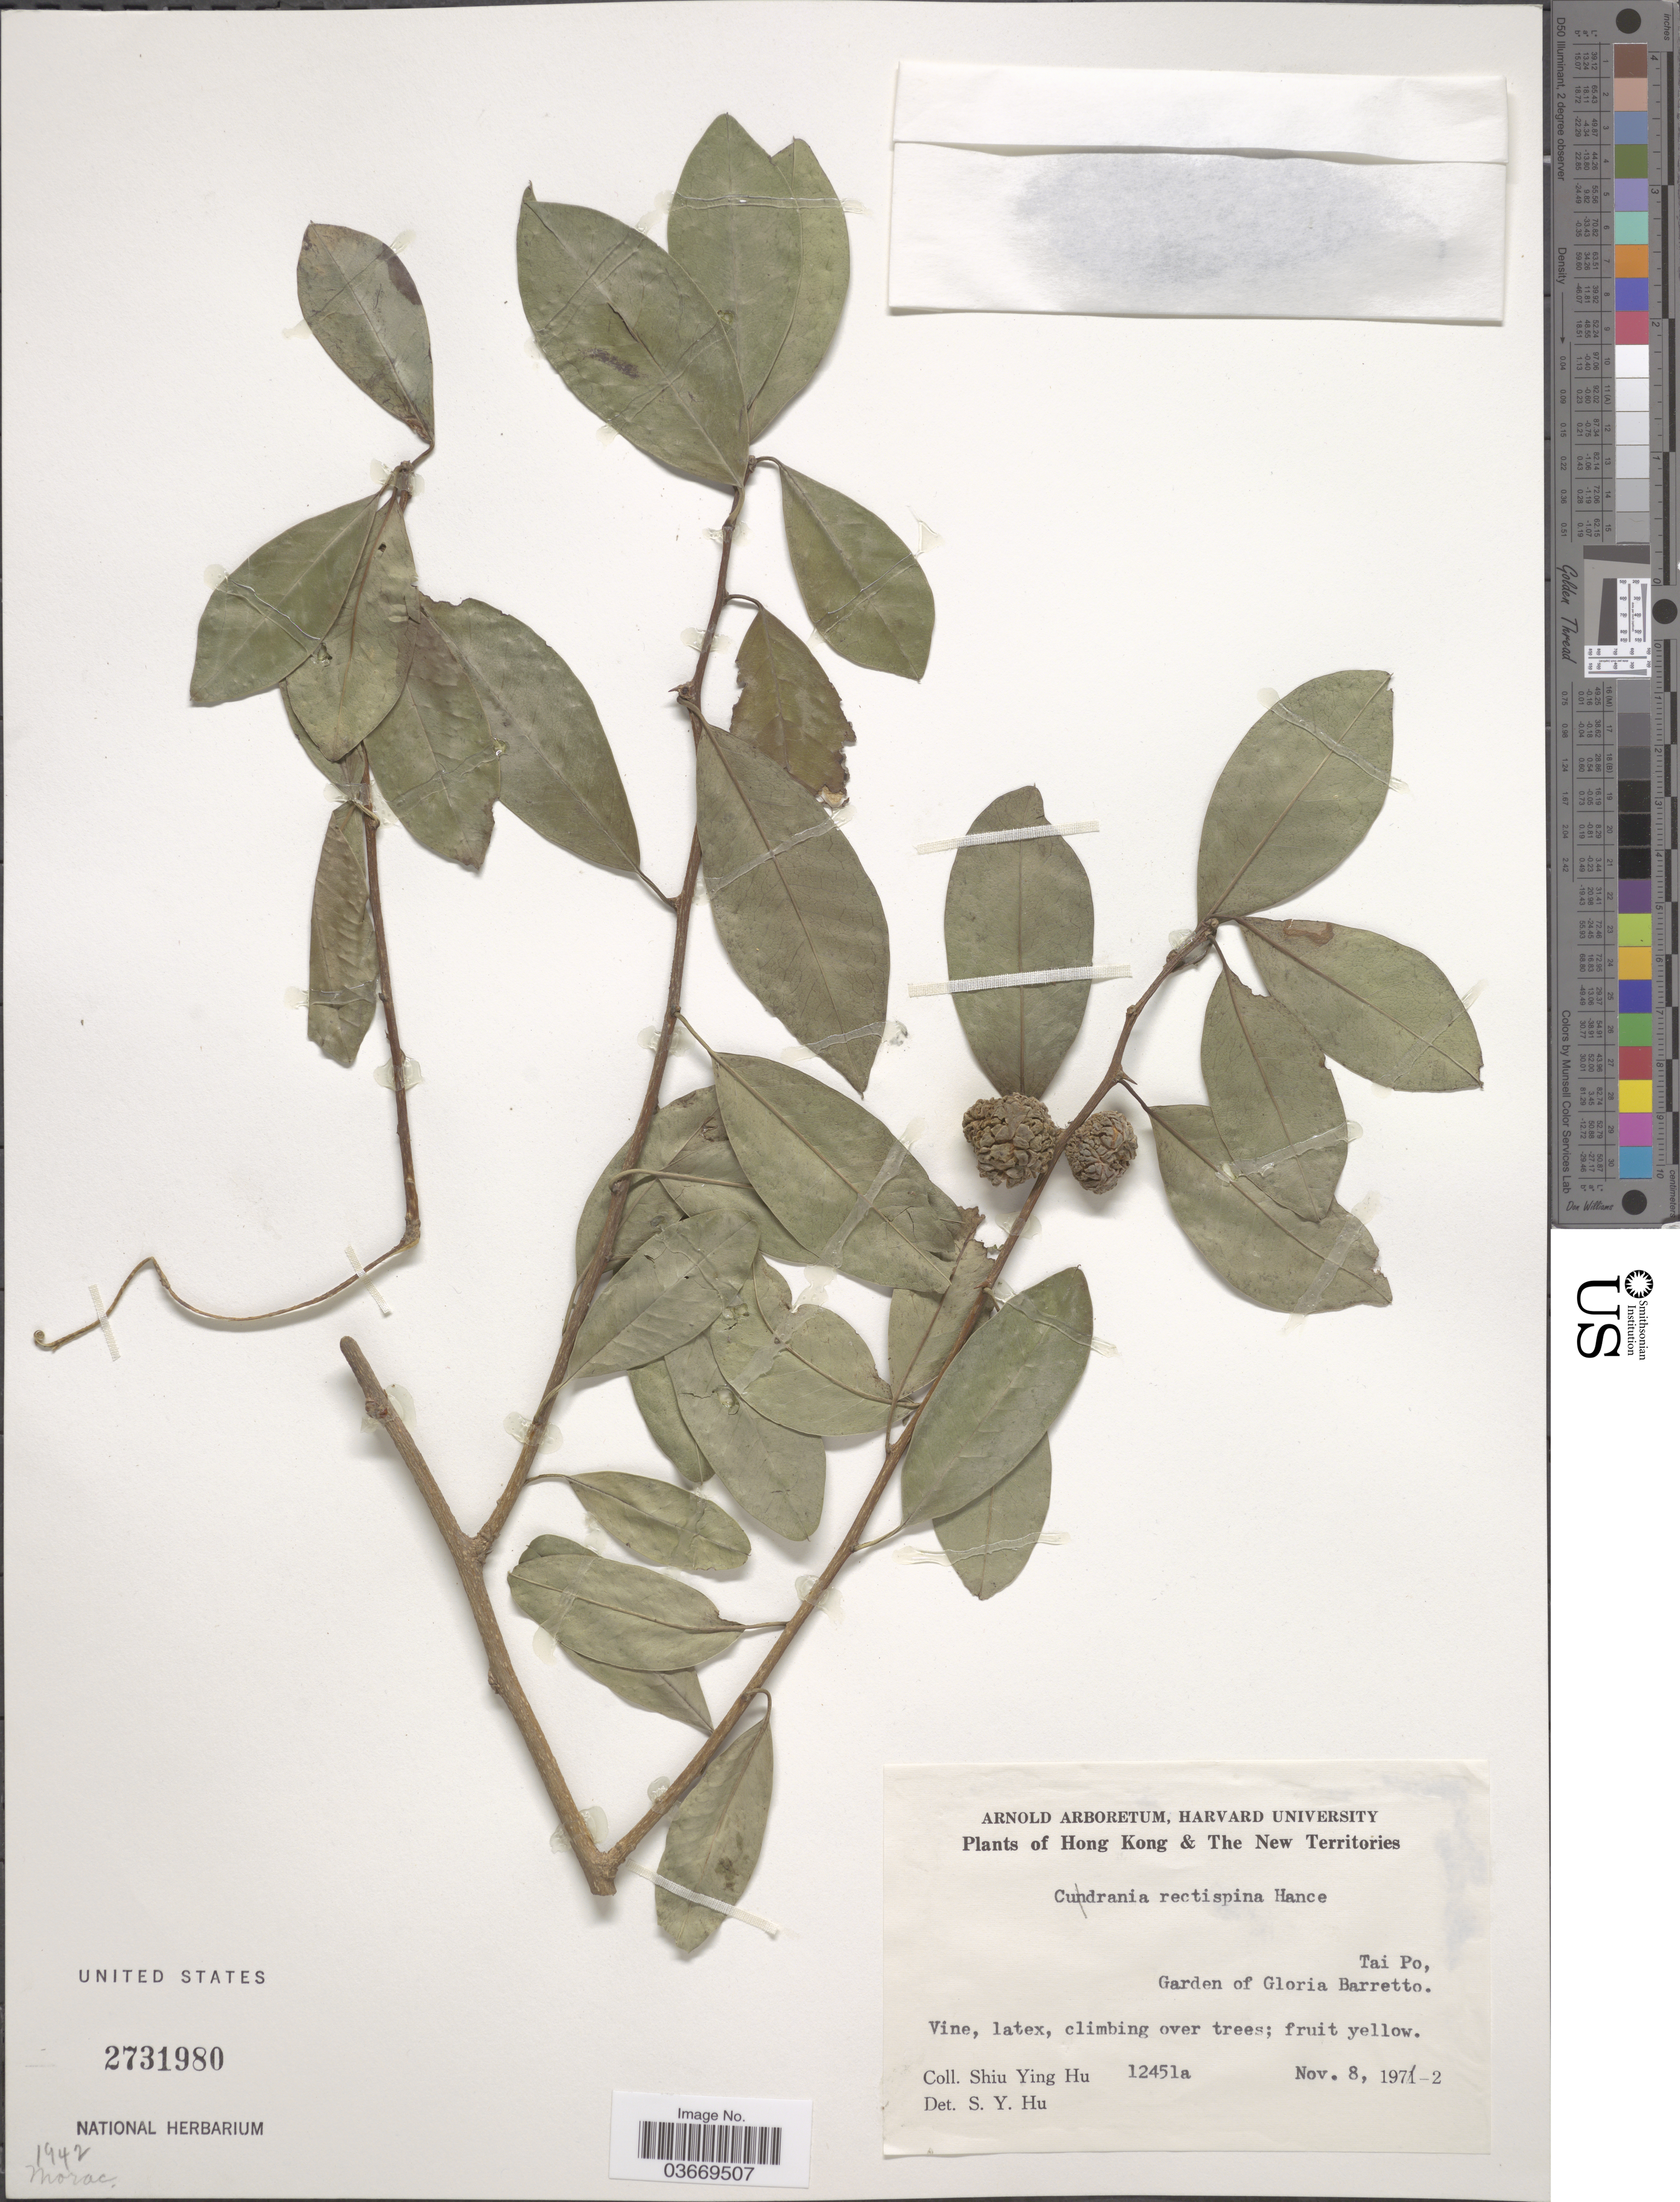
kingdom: Plantae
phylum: Tracheophyta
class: Magnoliopsida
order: Rosales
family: Moraceae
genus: Maclura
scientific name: Maclura cochinchinensis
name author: (Lour.) Corner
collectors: S. Y. Hu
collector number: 12451a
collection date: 1972-11-08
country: China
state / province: Hong Kong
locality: The New Territories. Tai Po, Garden of Gloria Barretto.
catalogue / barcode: US 2731980